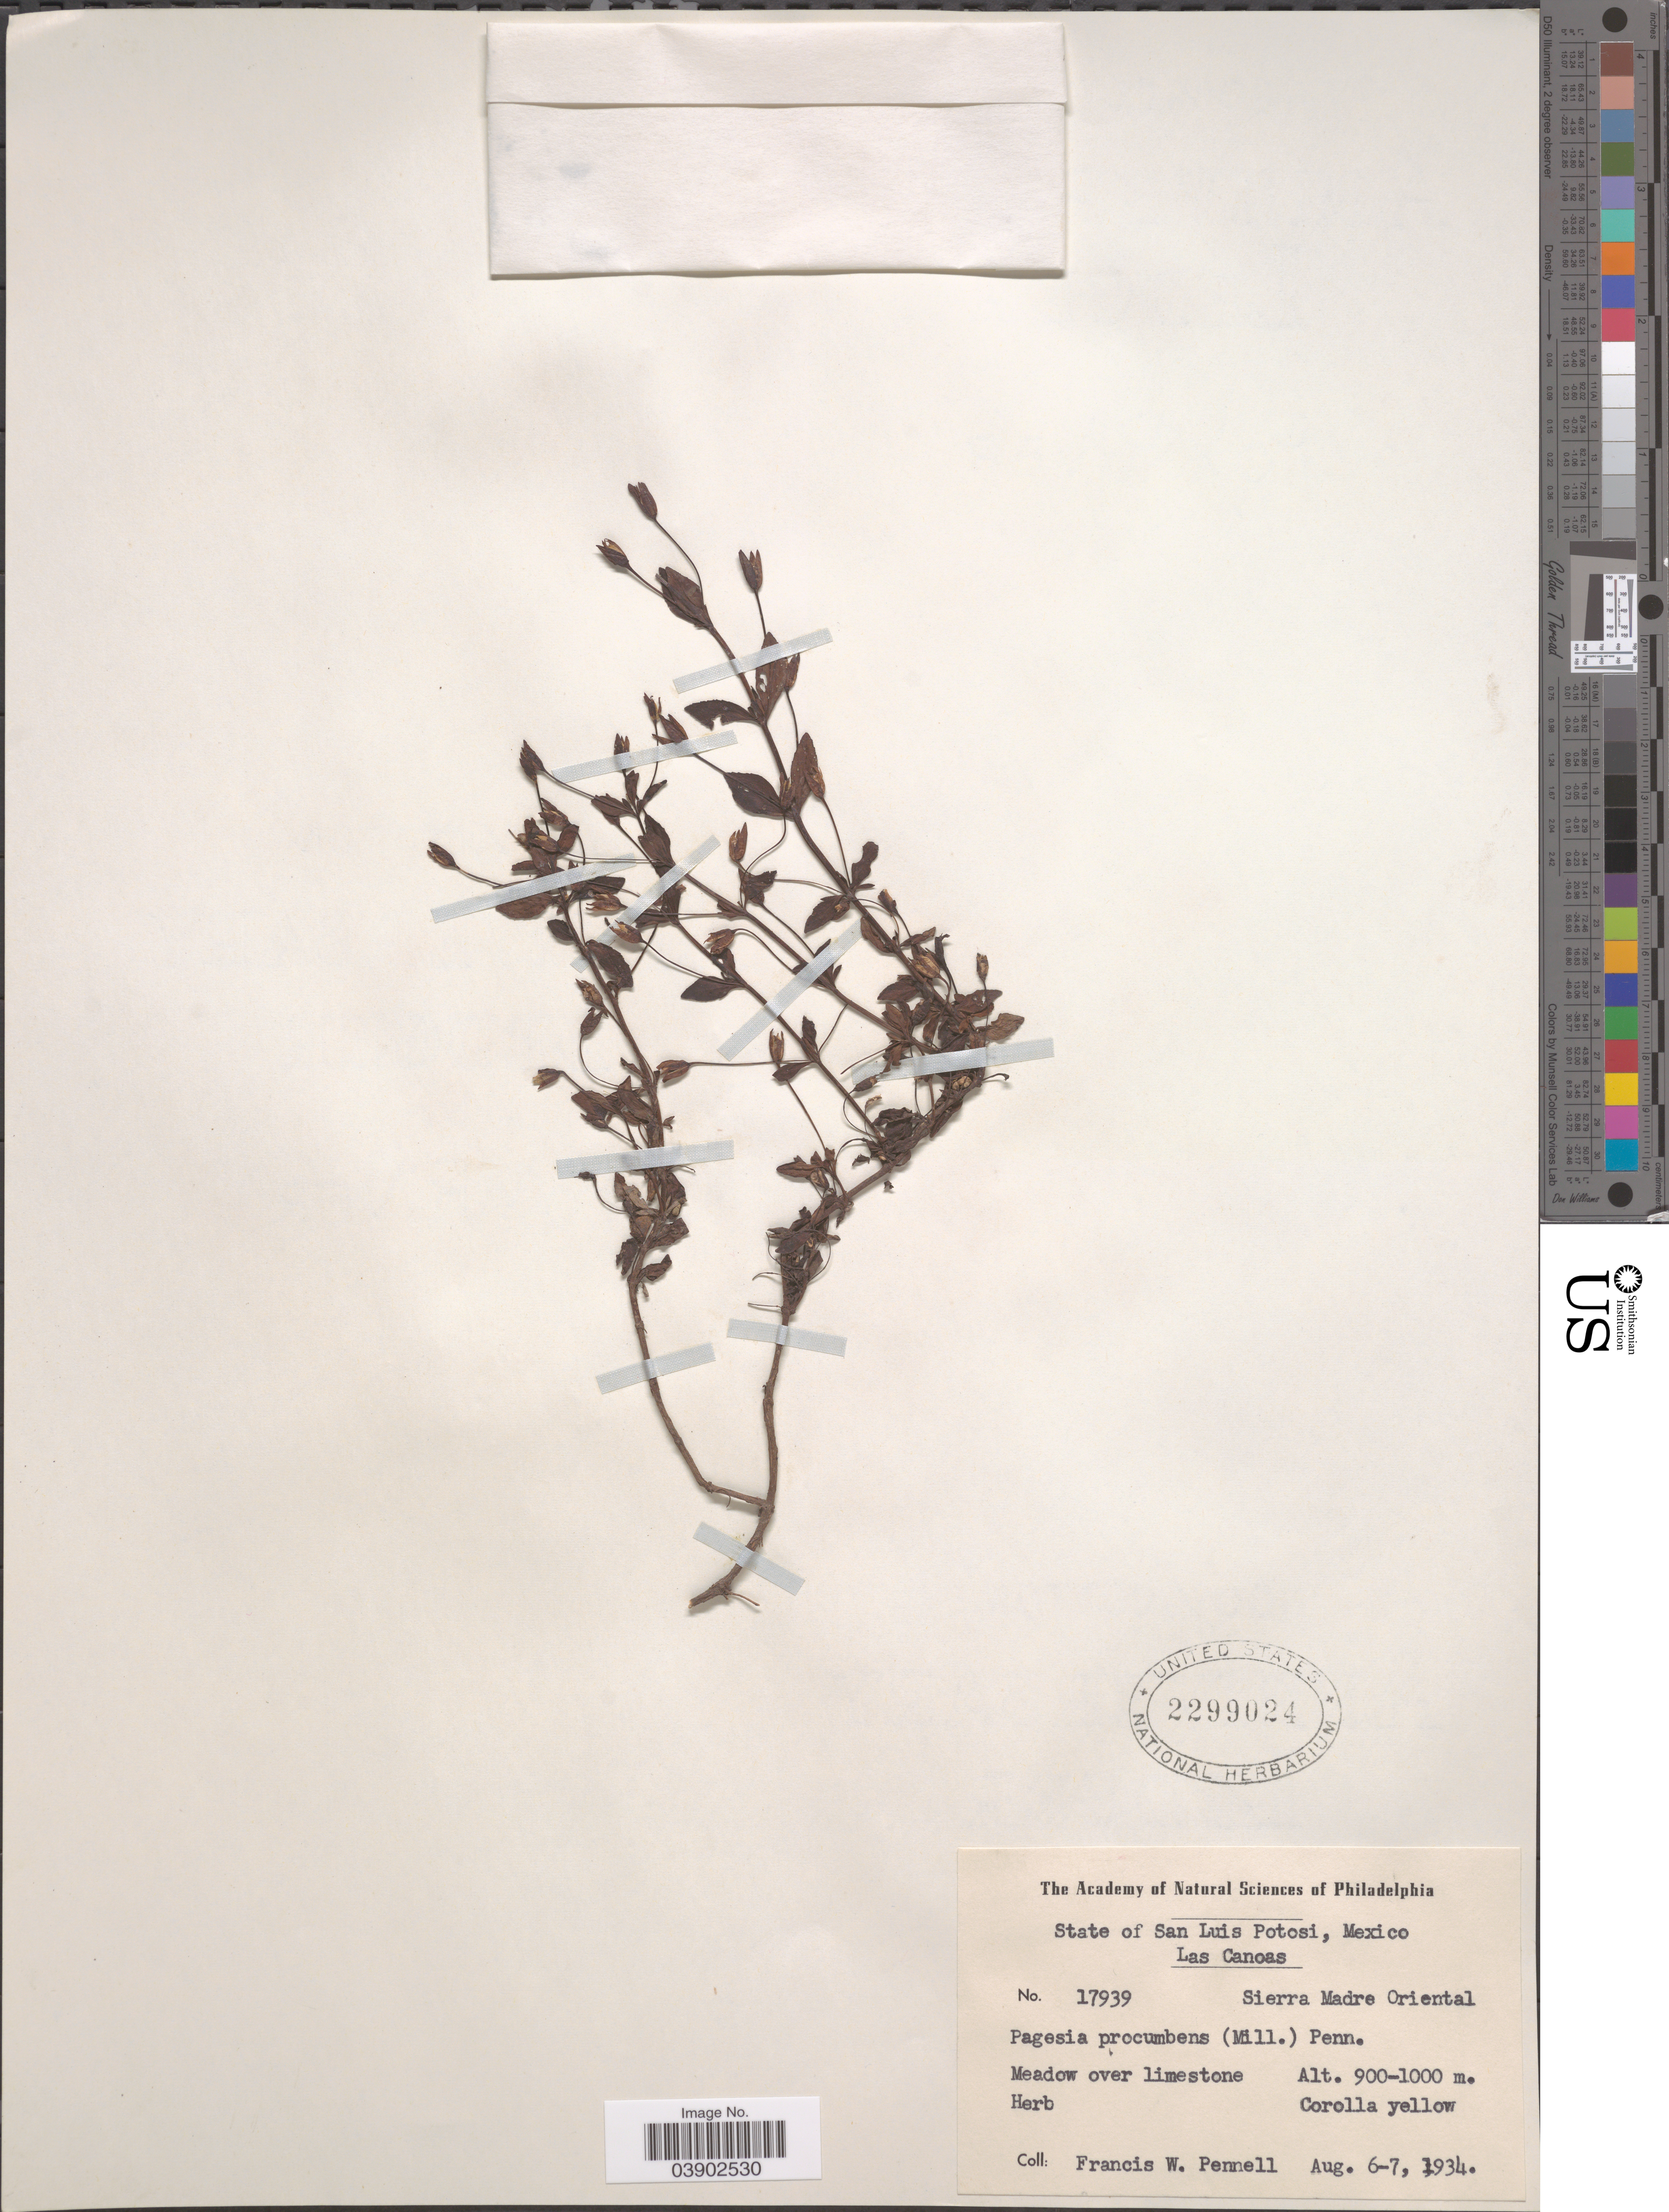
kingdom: Plantae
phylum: Tracheophyta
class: Magnoliopsida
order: Lamiales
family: Plantaginaceae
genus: Mecardonia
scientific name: Mecardonia procumbens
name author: (Mill.) Small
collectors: F. W. Pennell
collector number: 17939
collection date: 1934-08-06/1934-08-07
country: Mexico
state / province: San Luis Potosí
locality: Las Canoas. Sierra Madre Oriental.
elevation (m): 900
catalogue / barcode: US 2299024